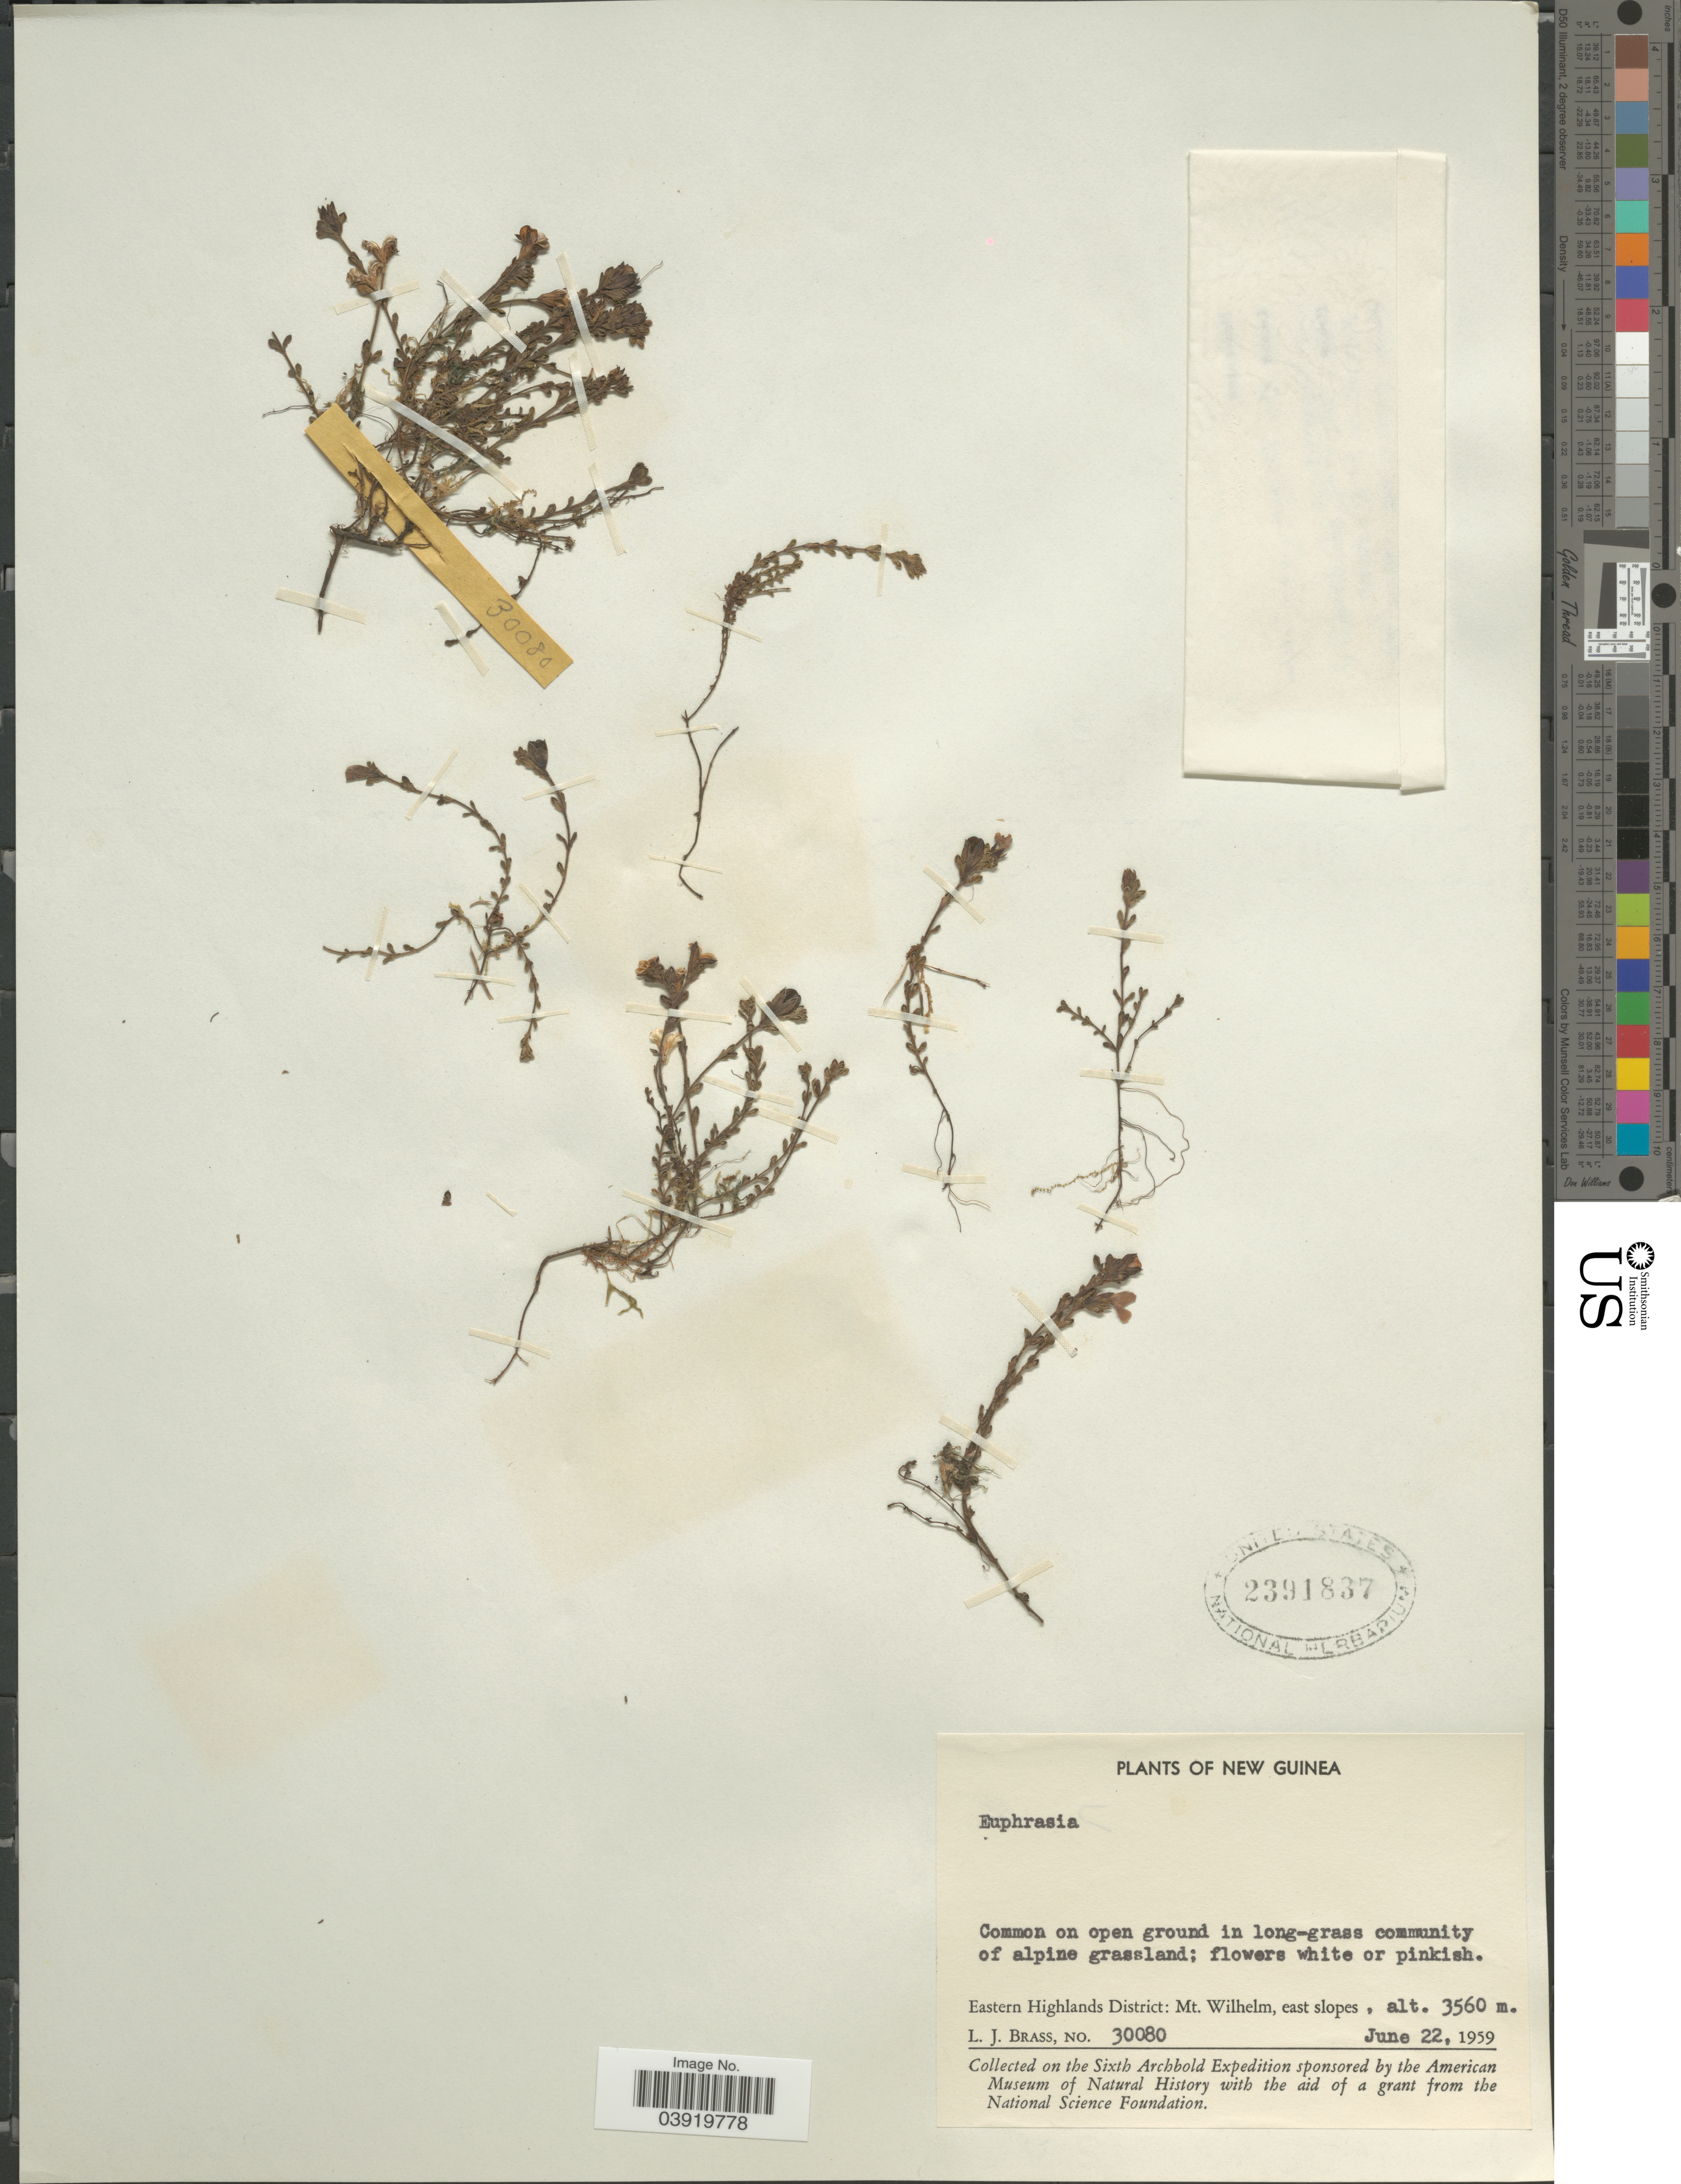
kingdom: Plantae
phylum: Tracheophyta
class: Magnoliopsida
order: Lamiales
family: Orobanchaceae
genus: Euphrasia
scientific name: Euphrasia sp.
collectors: L. J. Brass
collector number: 30080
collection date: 1959-06-22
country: Papua New Guinea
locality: New Guinea. Eastern Highlands District: Mt. Wilhelm, east slopes.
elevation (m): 3560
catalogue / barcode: US 2391837